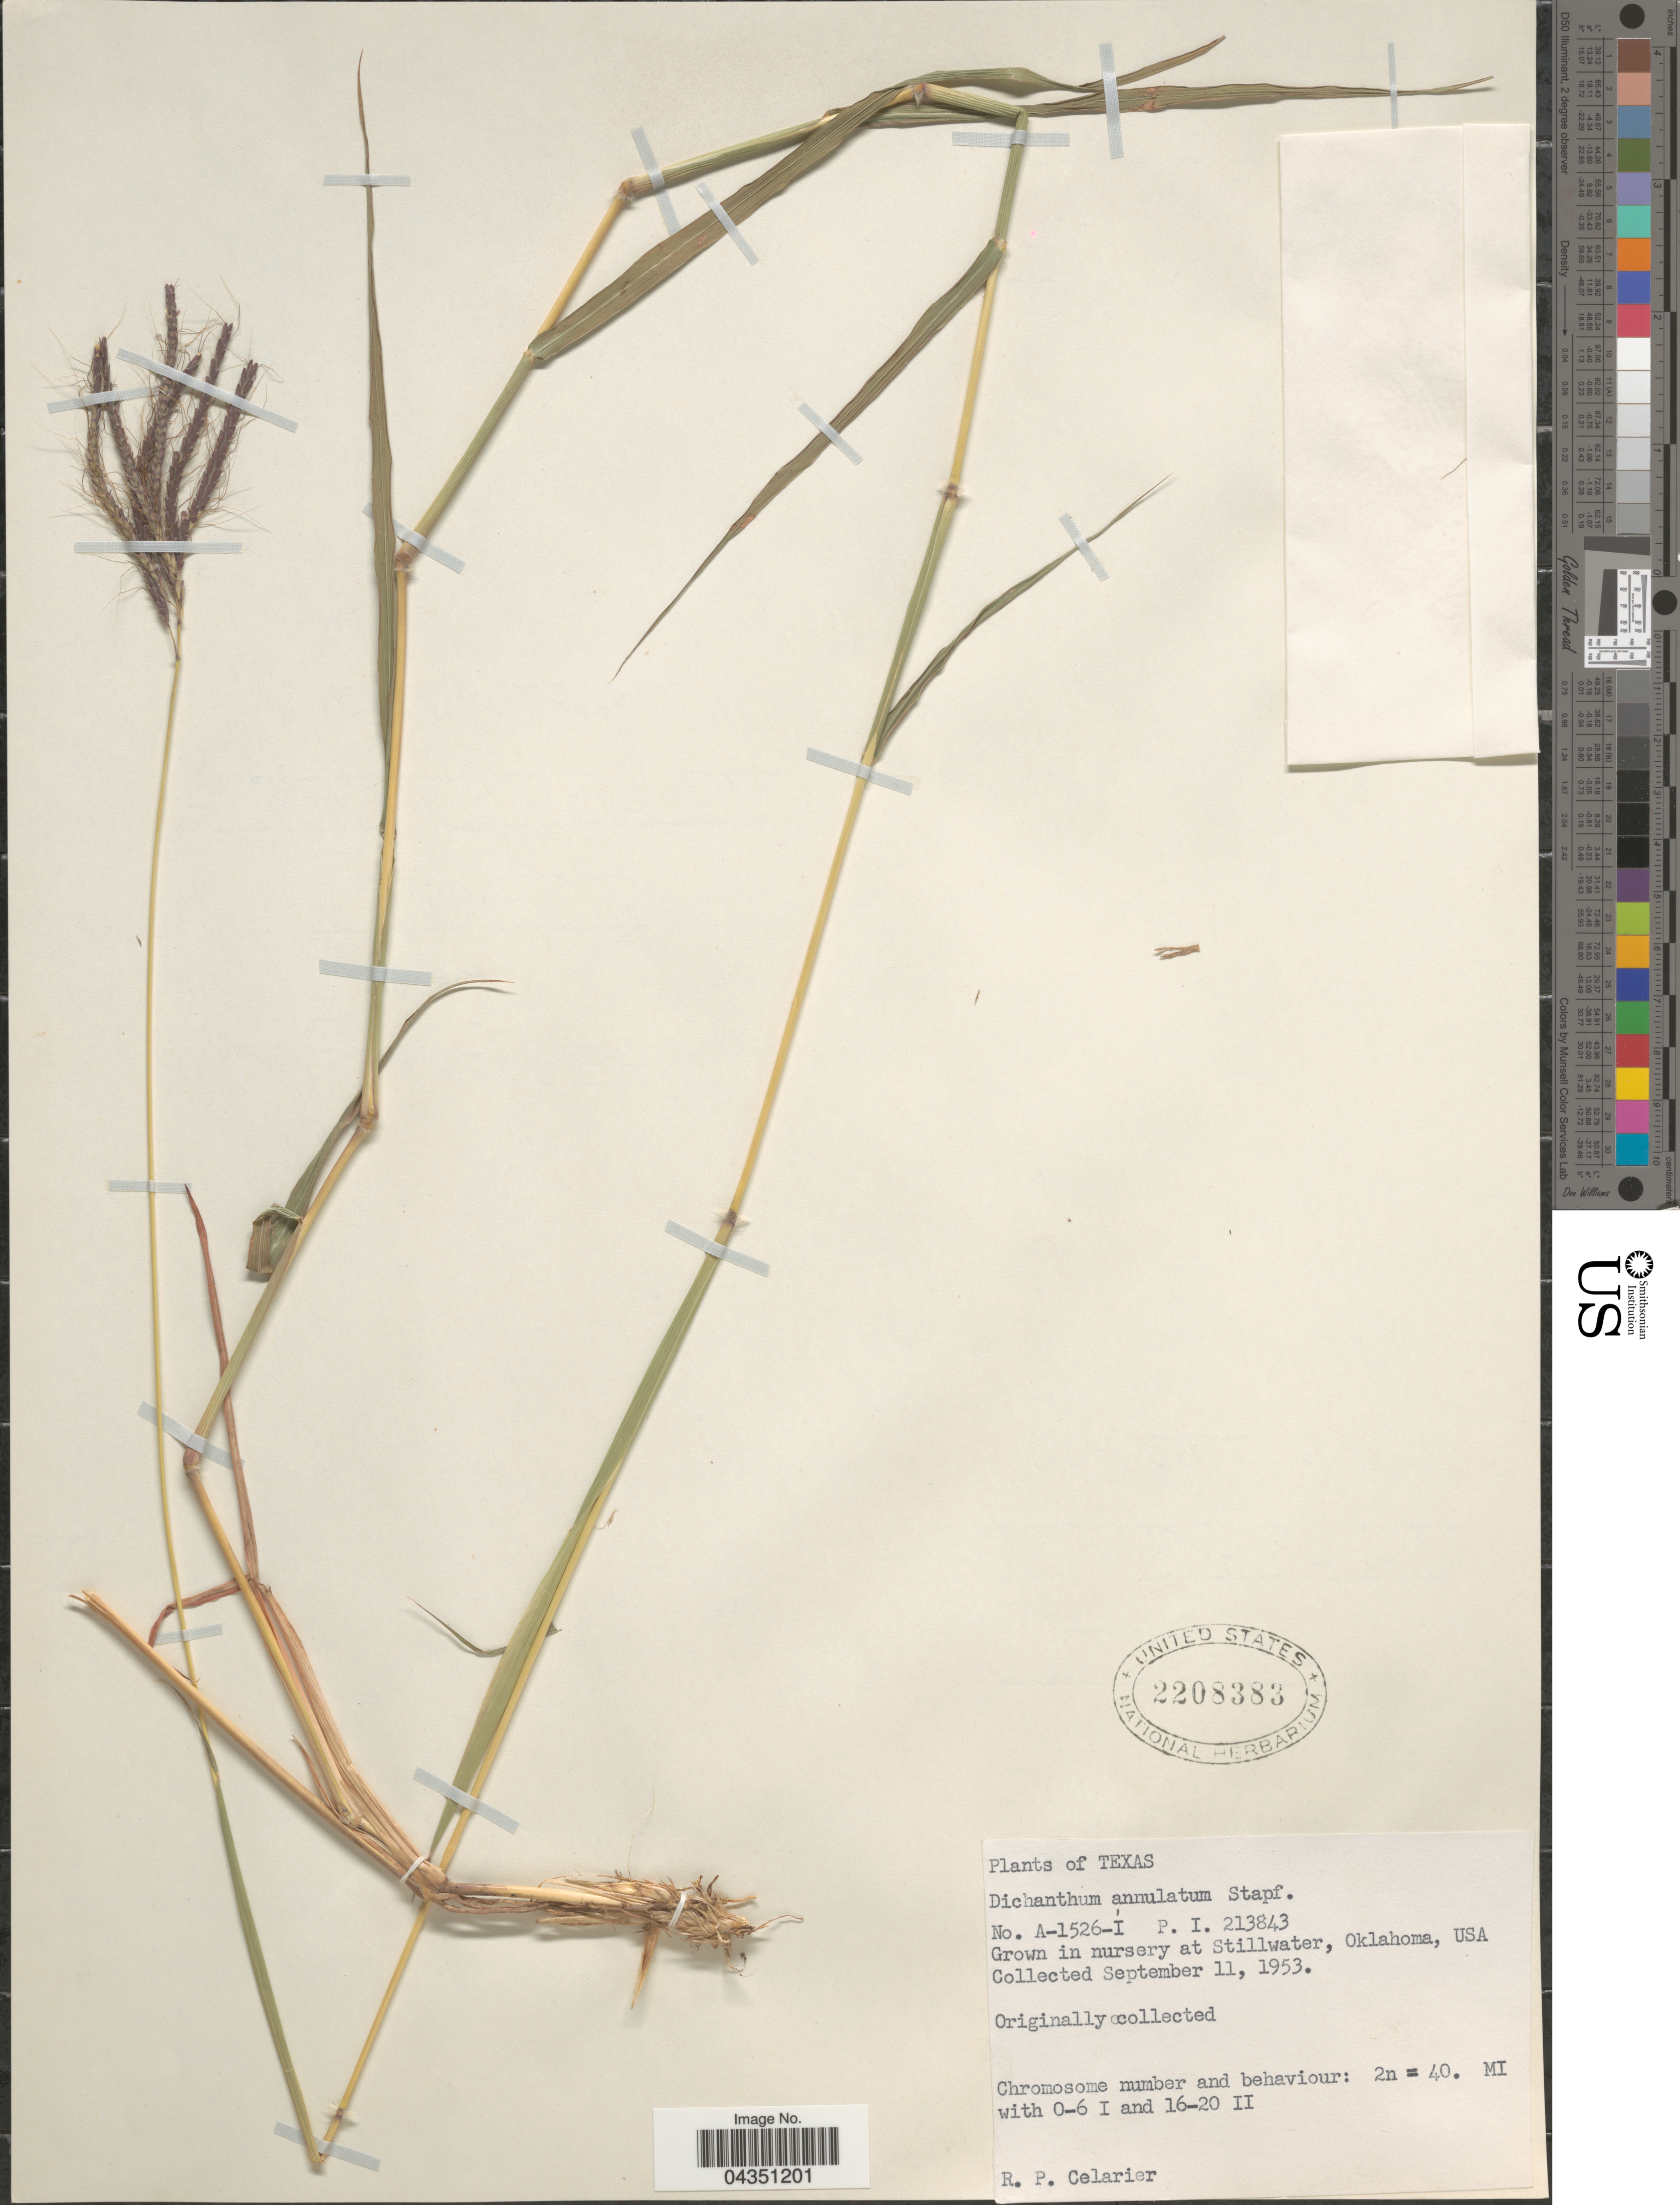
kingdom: Plantae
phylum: Tracheophyta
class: Liliopsida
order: Poales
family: Poaceae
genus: Dichanthium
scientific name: Dichanthium annulatum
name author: (Forssk.) Stapf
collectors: R. Celarier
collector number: A-1526-I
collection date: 1953-09-11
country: United States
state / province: Oklahoma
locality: In nursery at Stillwater.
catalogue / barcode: US 2208383